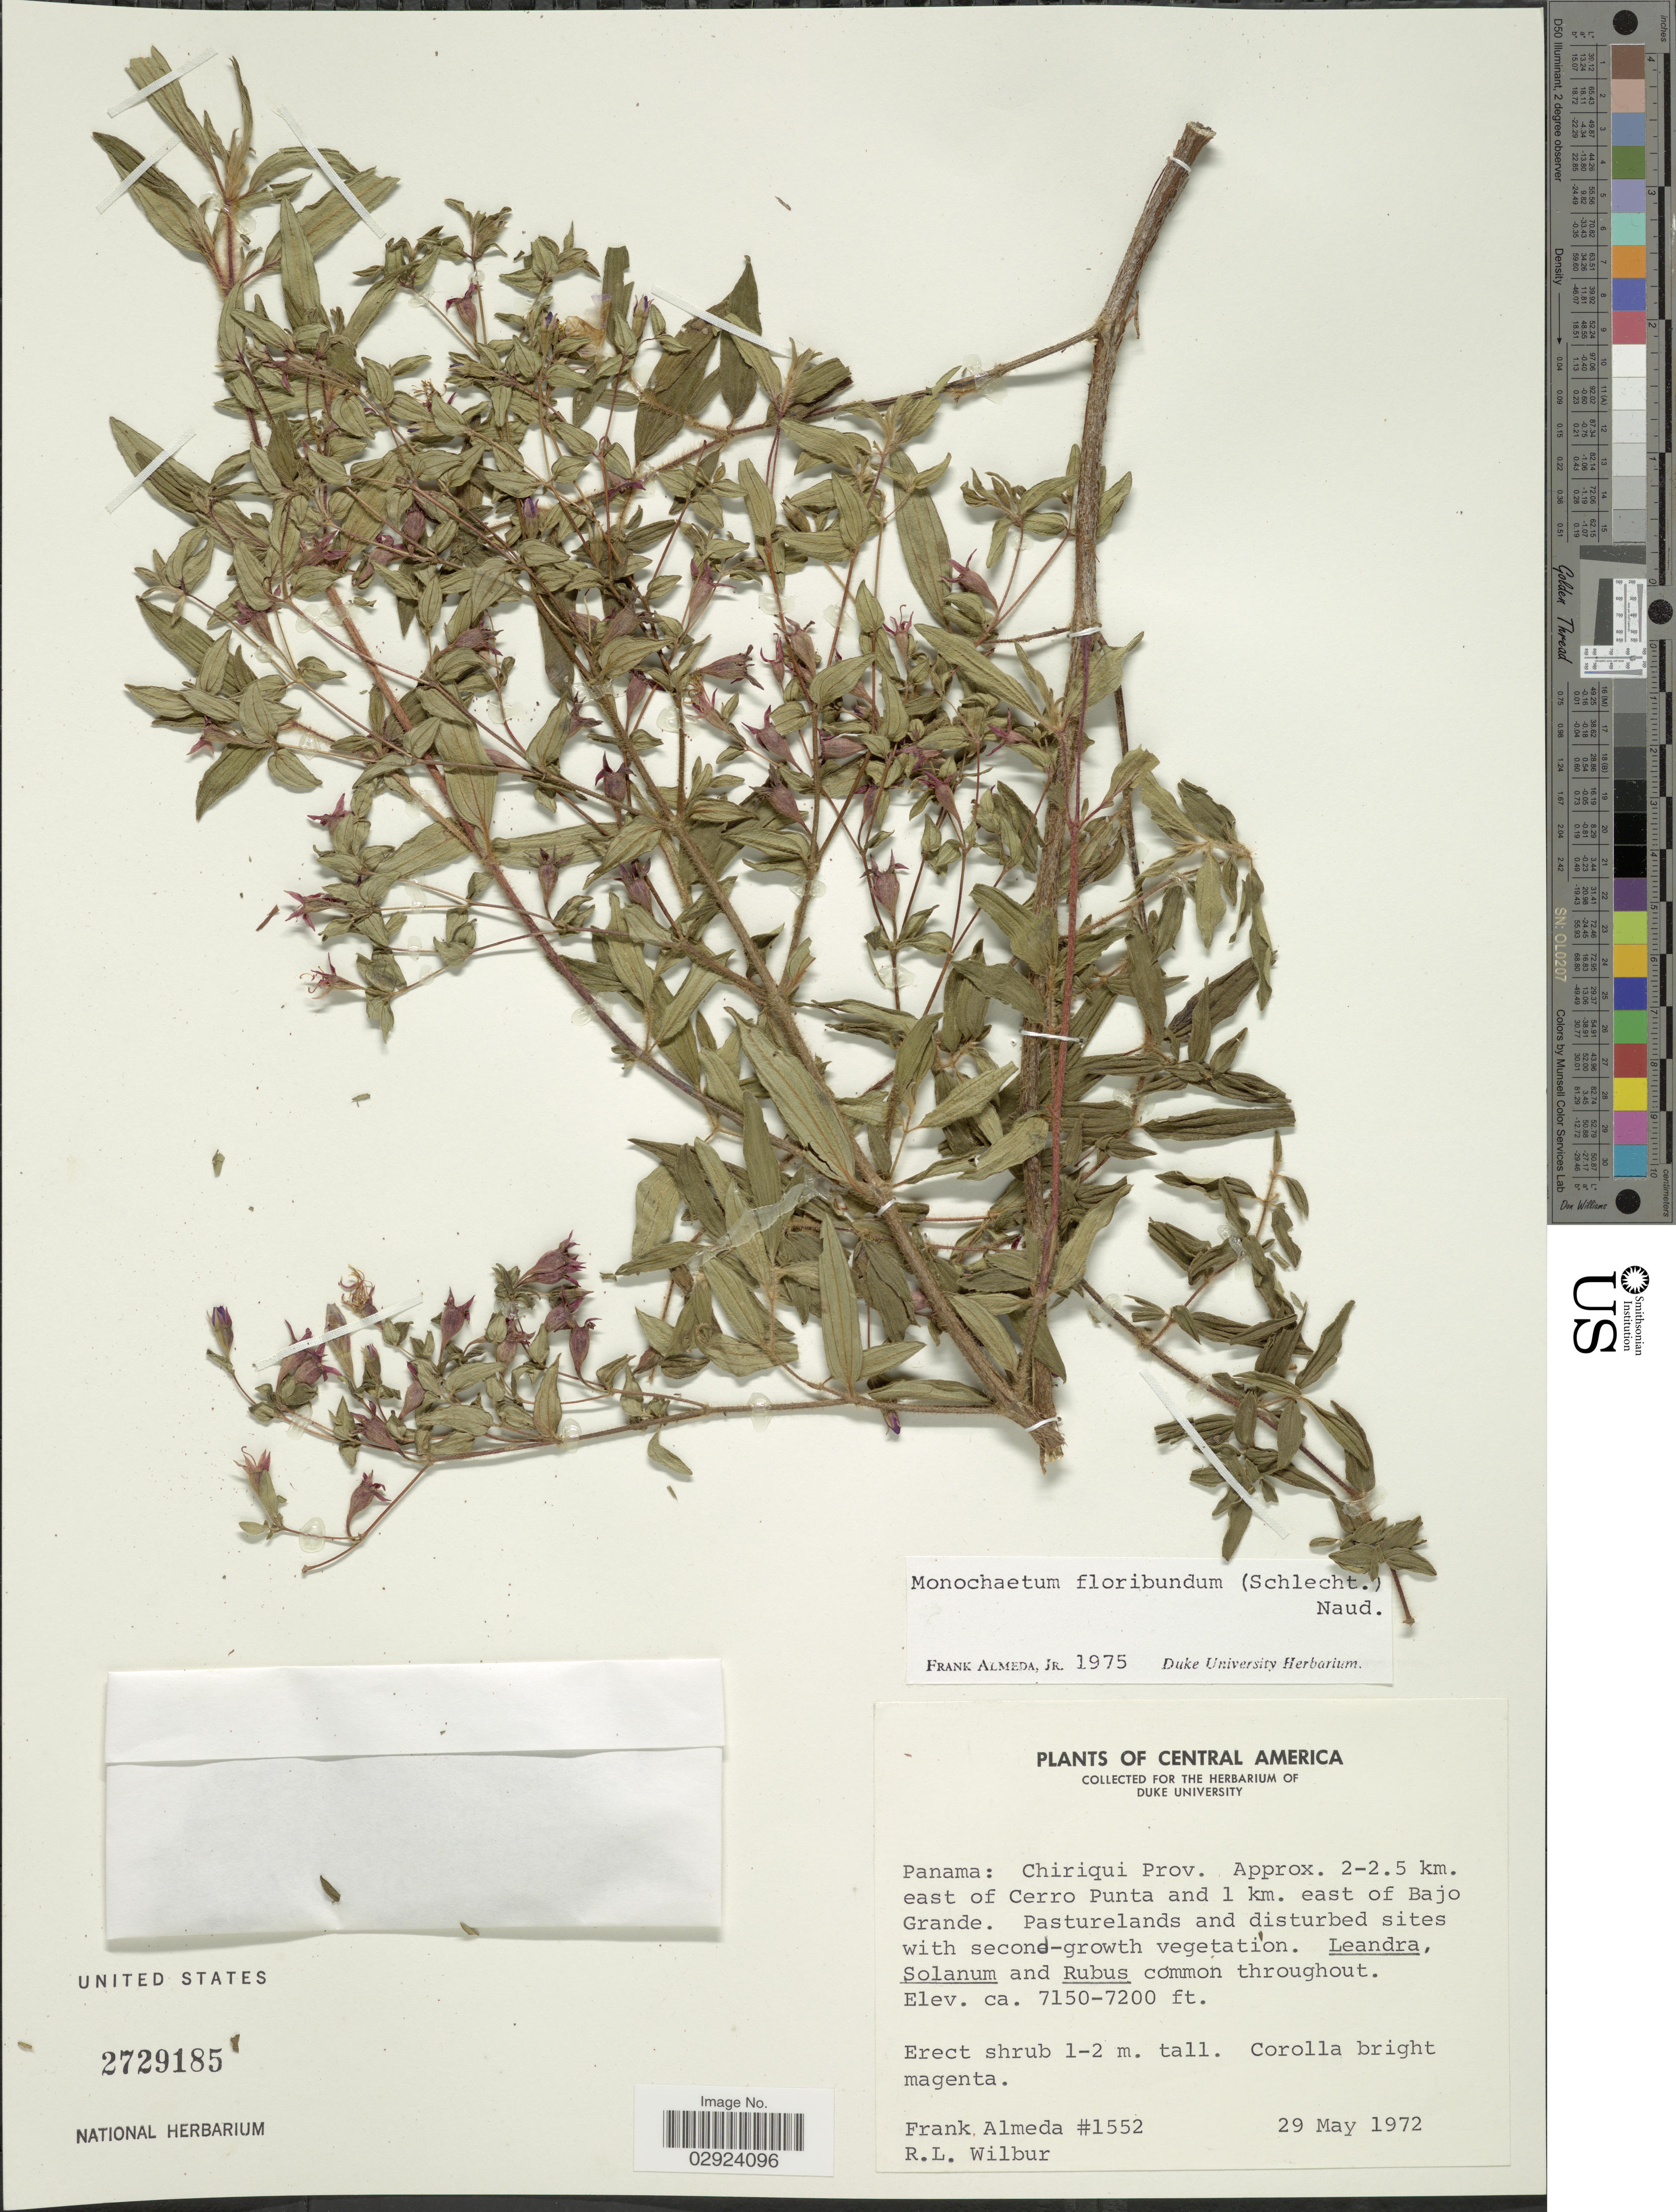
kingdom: Plantae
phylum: Tracheophyta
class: Magnoliopsida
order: Myrtales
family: Melastomataceae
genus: Monochaetum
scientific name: Monochaetum floribundum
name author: (Schltdl.) Naudin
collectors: F. Almeda & R. L. Wilbur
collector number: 1552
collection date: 1972-05-29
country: Panama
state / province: Chiriqui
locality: Approx. 2-2.5 km. east of Cerro Punta and 1 km. east of Bajo Grande.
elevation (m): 2179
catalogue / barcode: US 2729185